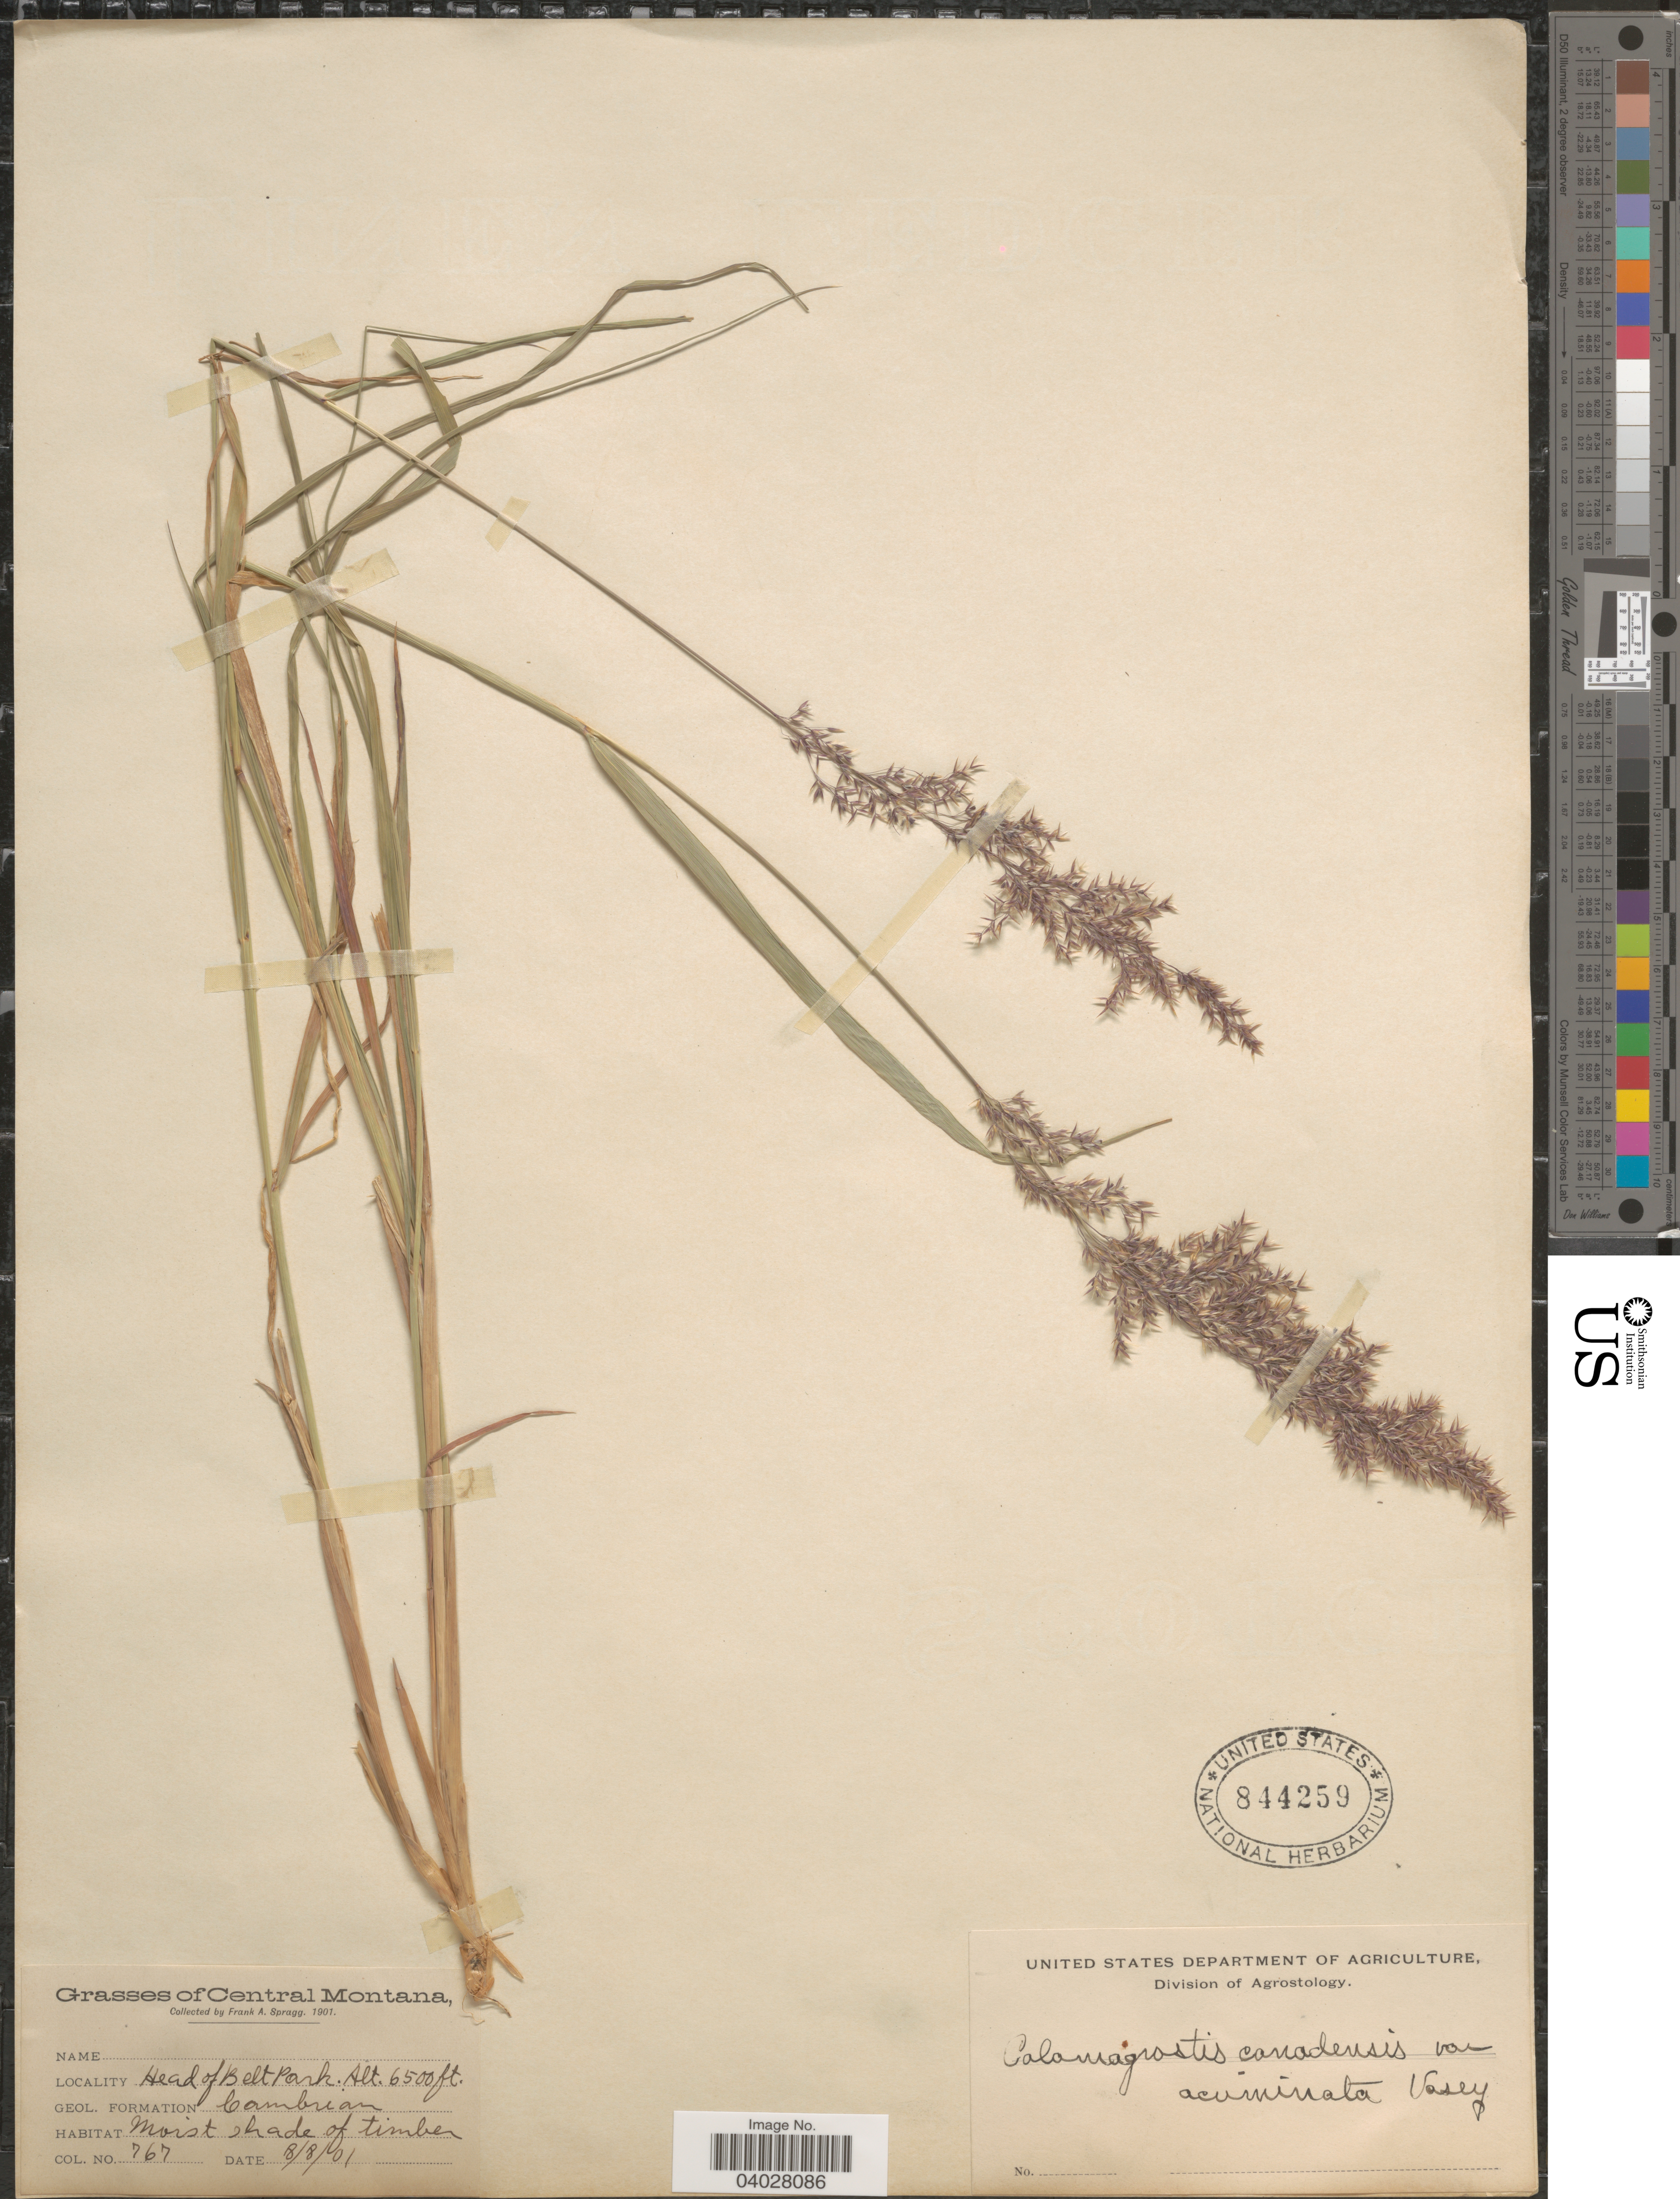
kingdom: Plantae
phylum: Tracheophyta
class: Liliopsida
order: Poales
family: Poaceae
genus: Calamagrostis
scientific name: Calamagrostis canadensis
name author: (Michx.) P. Beauv.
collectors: F. Spragg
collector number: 767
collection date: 1901-08-08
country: United States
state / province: Montana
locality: Central Montana. Head of Belt Park.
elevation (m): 1981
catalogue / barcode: US 844259